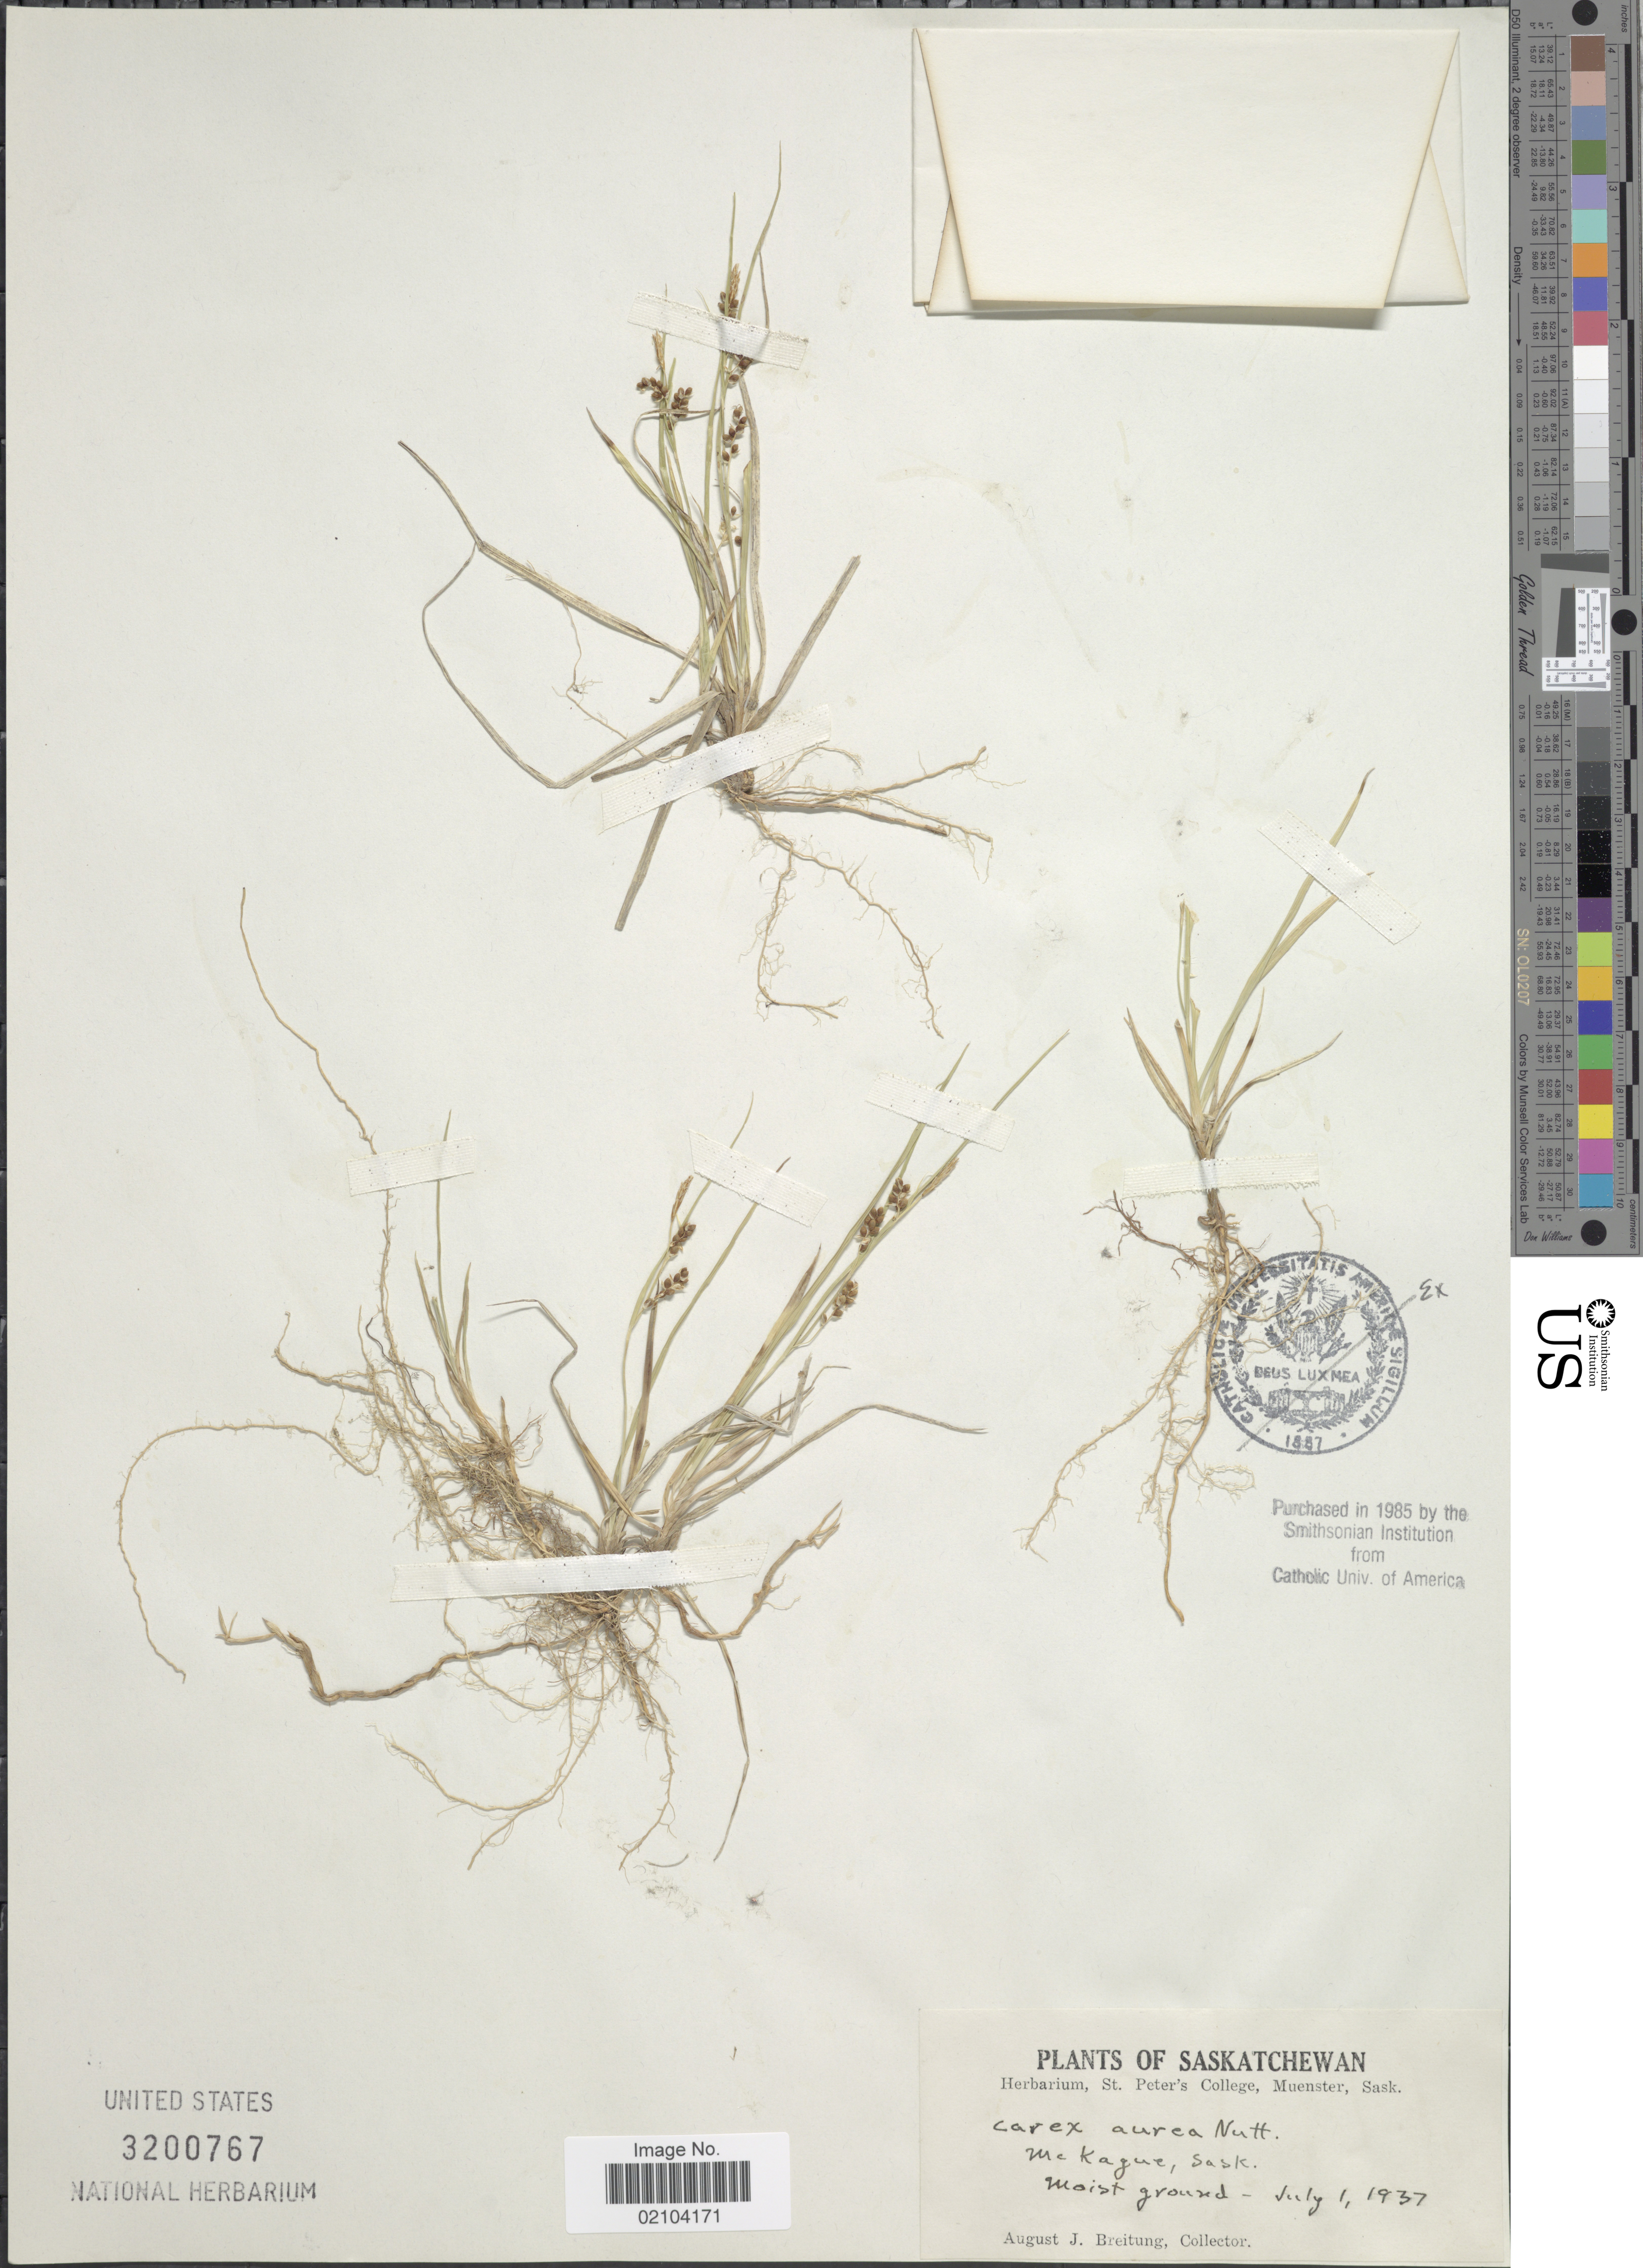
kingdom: Plantae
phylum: Tracheophyta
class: Liliopsida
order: Poales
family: Cyperaceae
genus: Carex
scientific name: Carex aurea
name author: Nutt.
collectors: A. Breitung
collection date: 1937-07-01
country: Canada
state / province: Saskatchewan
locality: Mekagua, Sask. Moist Ground.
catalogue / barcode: US 3200767